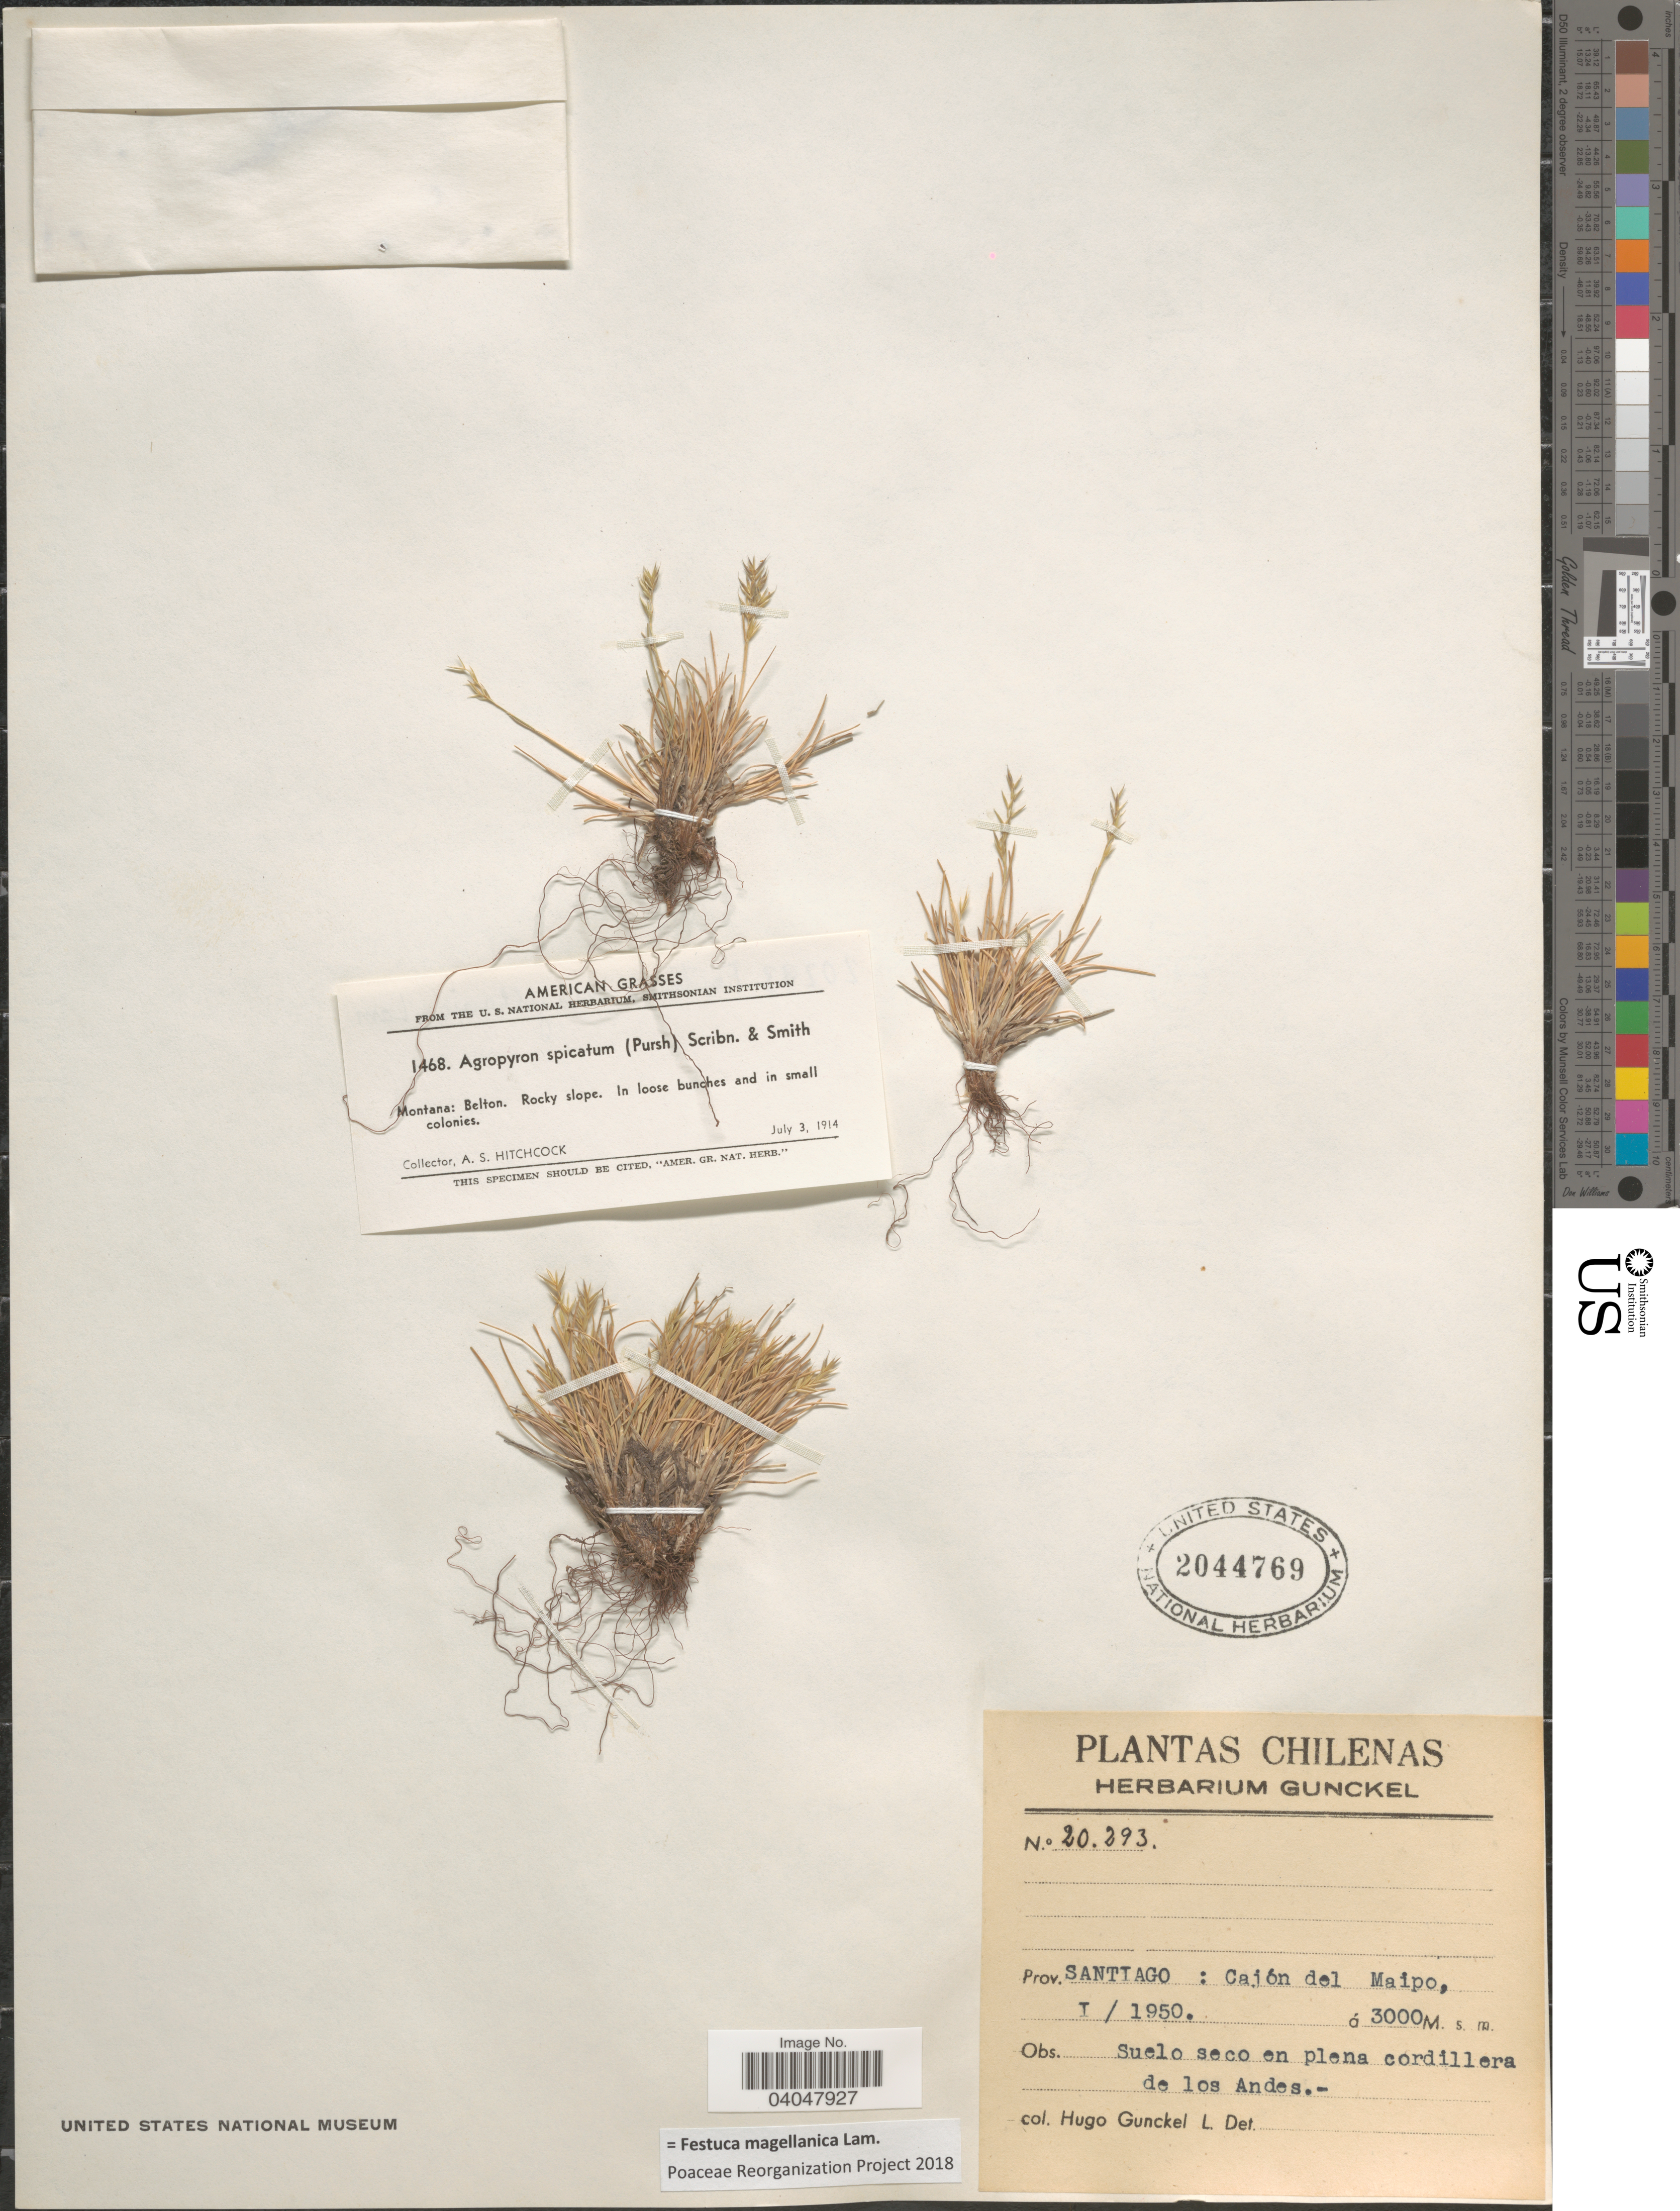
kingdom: Plantae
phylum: Tracheophyta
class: Liliopsida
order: Poales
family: Poaceae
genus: Festuca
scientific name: Festuca magellanica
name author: Lam.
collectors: H. Gunckel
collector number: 20293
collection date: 1950-01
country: Chile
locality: Prov. Santiago: Cajón del Maipo, Suelo seco en plena cordillera de los Andes.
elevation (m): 3000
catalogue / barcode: US 2044769